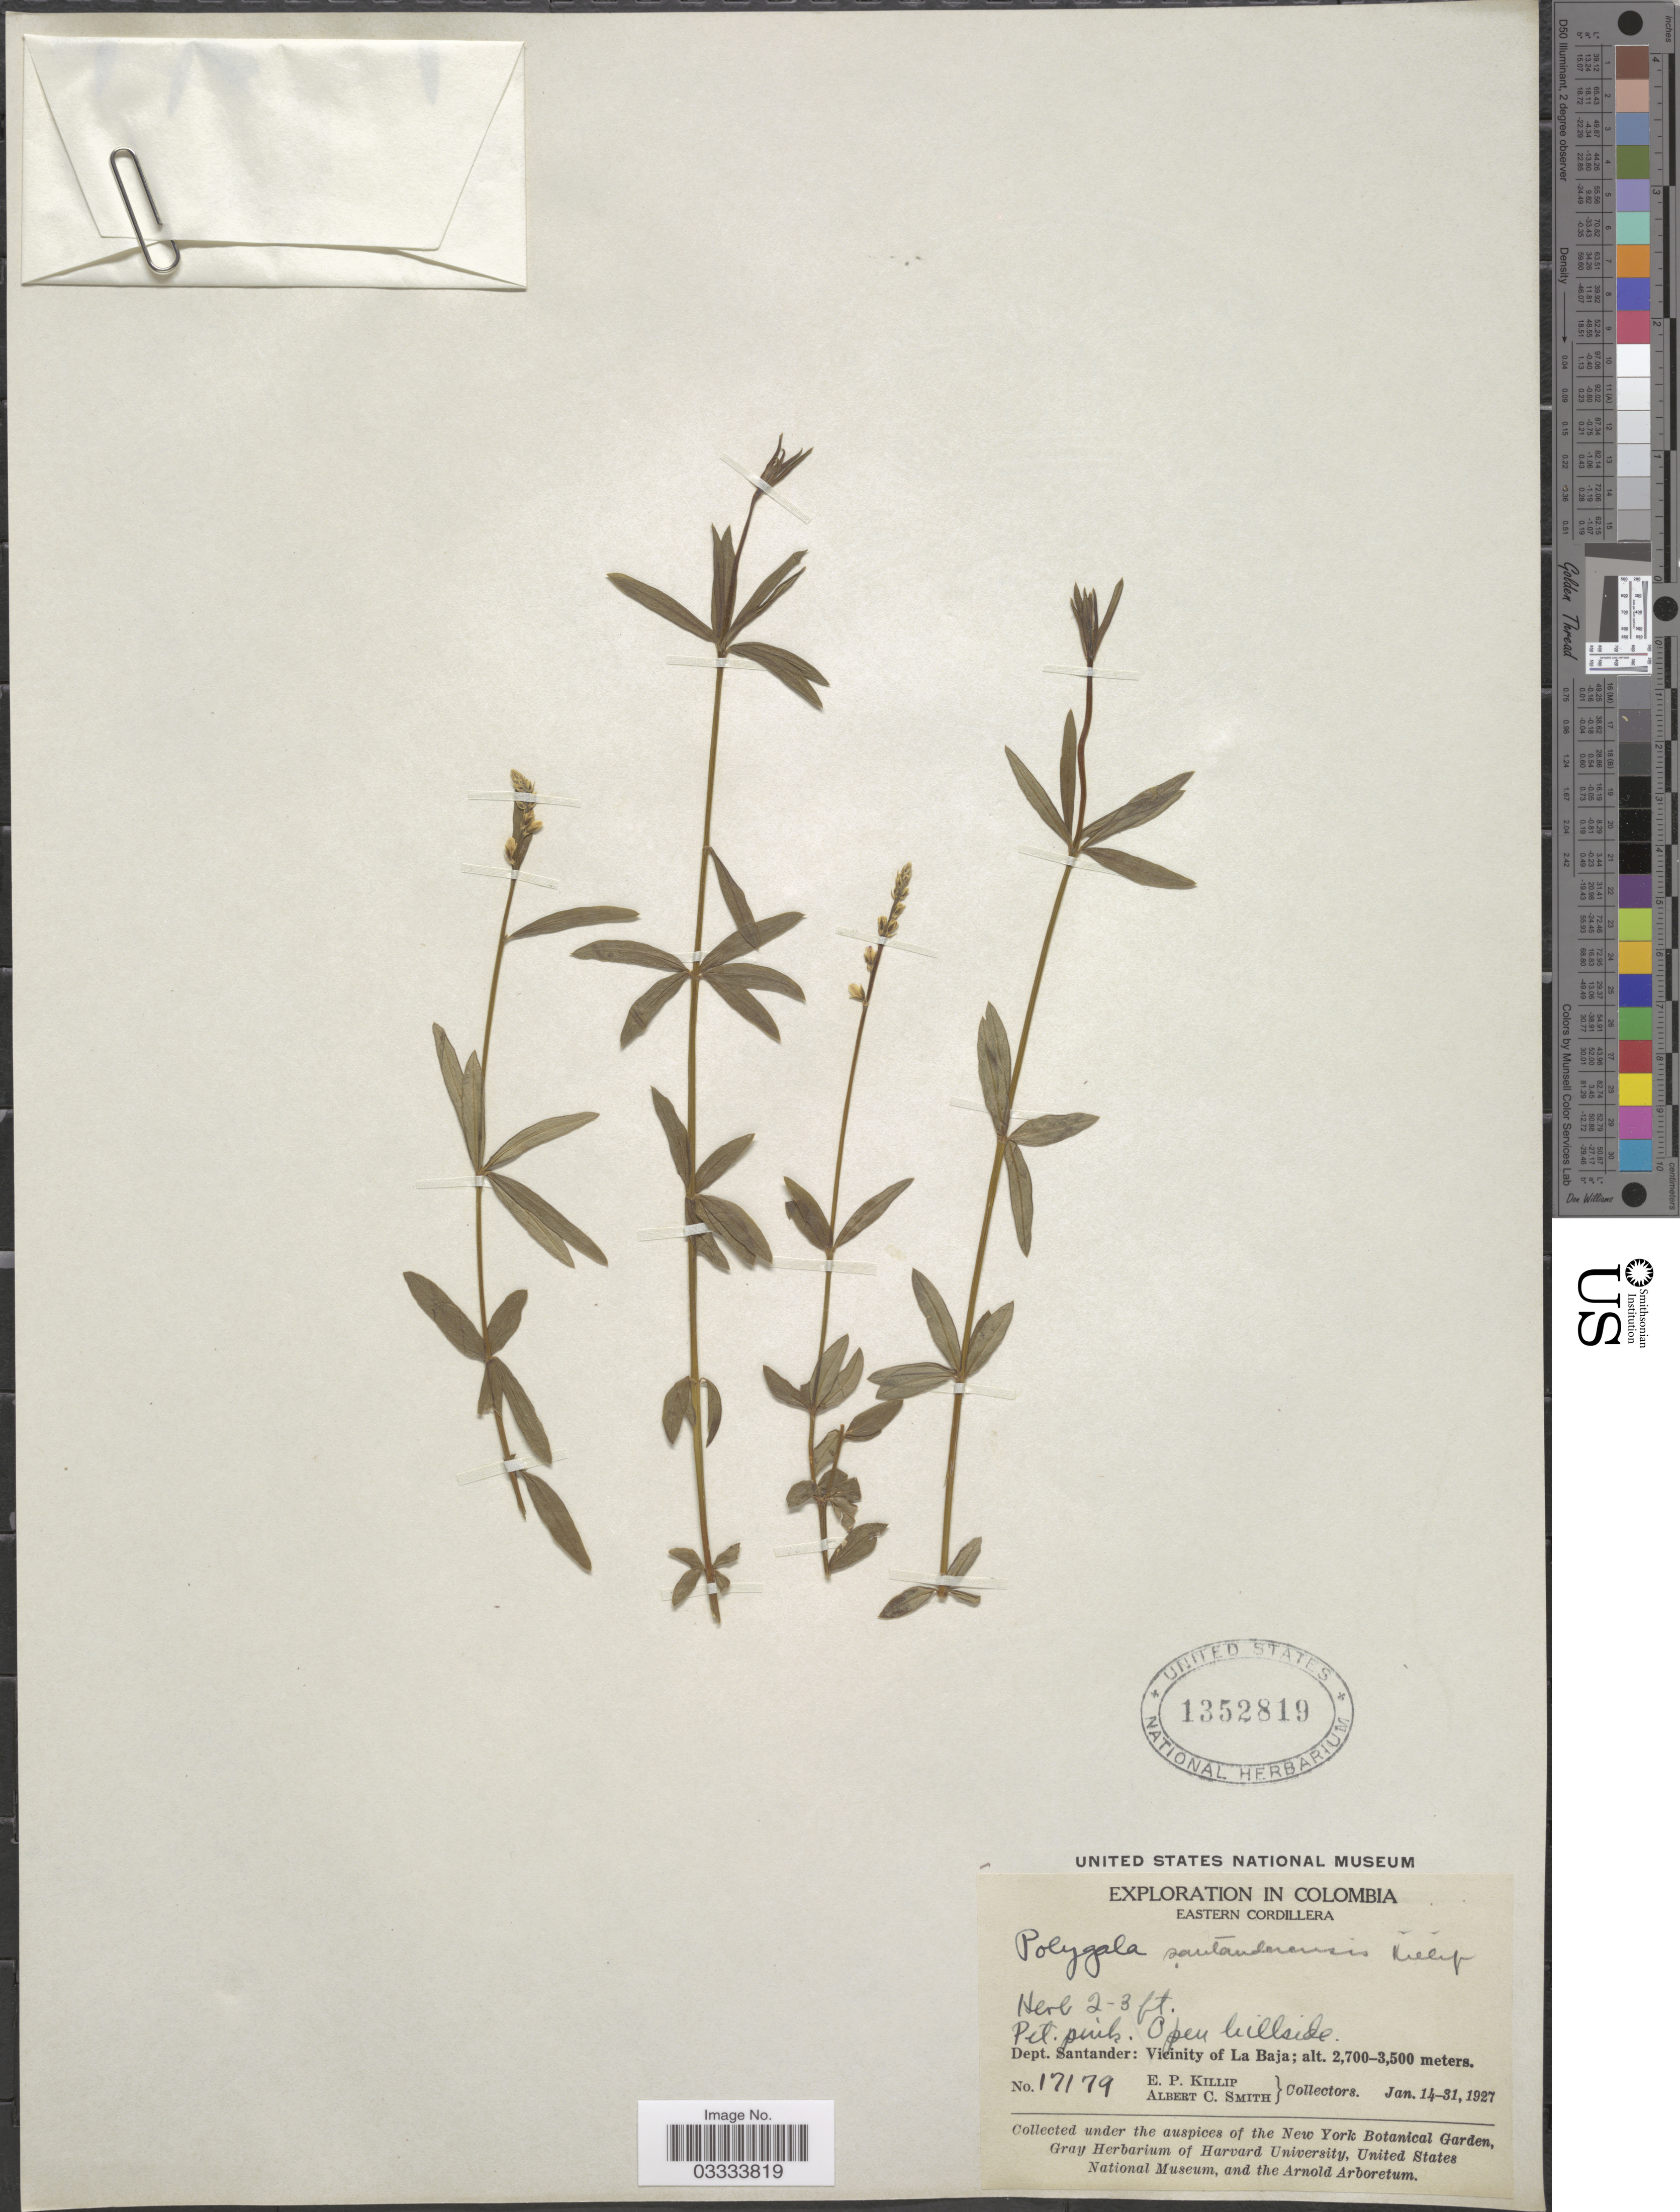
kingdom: Plantae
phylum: Tracheophyta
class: Magnoliopsida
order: Fabales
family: Polygalaceae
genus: Polygala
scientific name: Polygala nemoralis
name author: A.W. Benn.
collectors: E. P. Killip & A. C. Smith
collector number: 17179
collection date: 1927-01-14/1927-01-31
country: Colombia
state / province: Santander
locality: Eastern Cordillera. Dept. Santander: Vicinity of La Baja.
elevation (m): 2700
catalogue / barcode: US 1352819